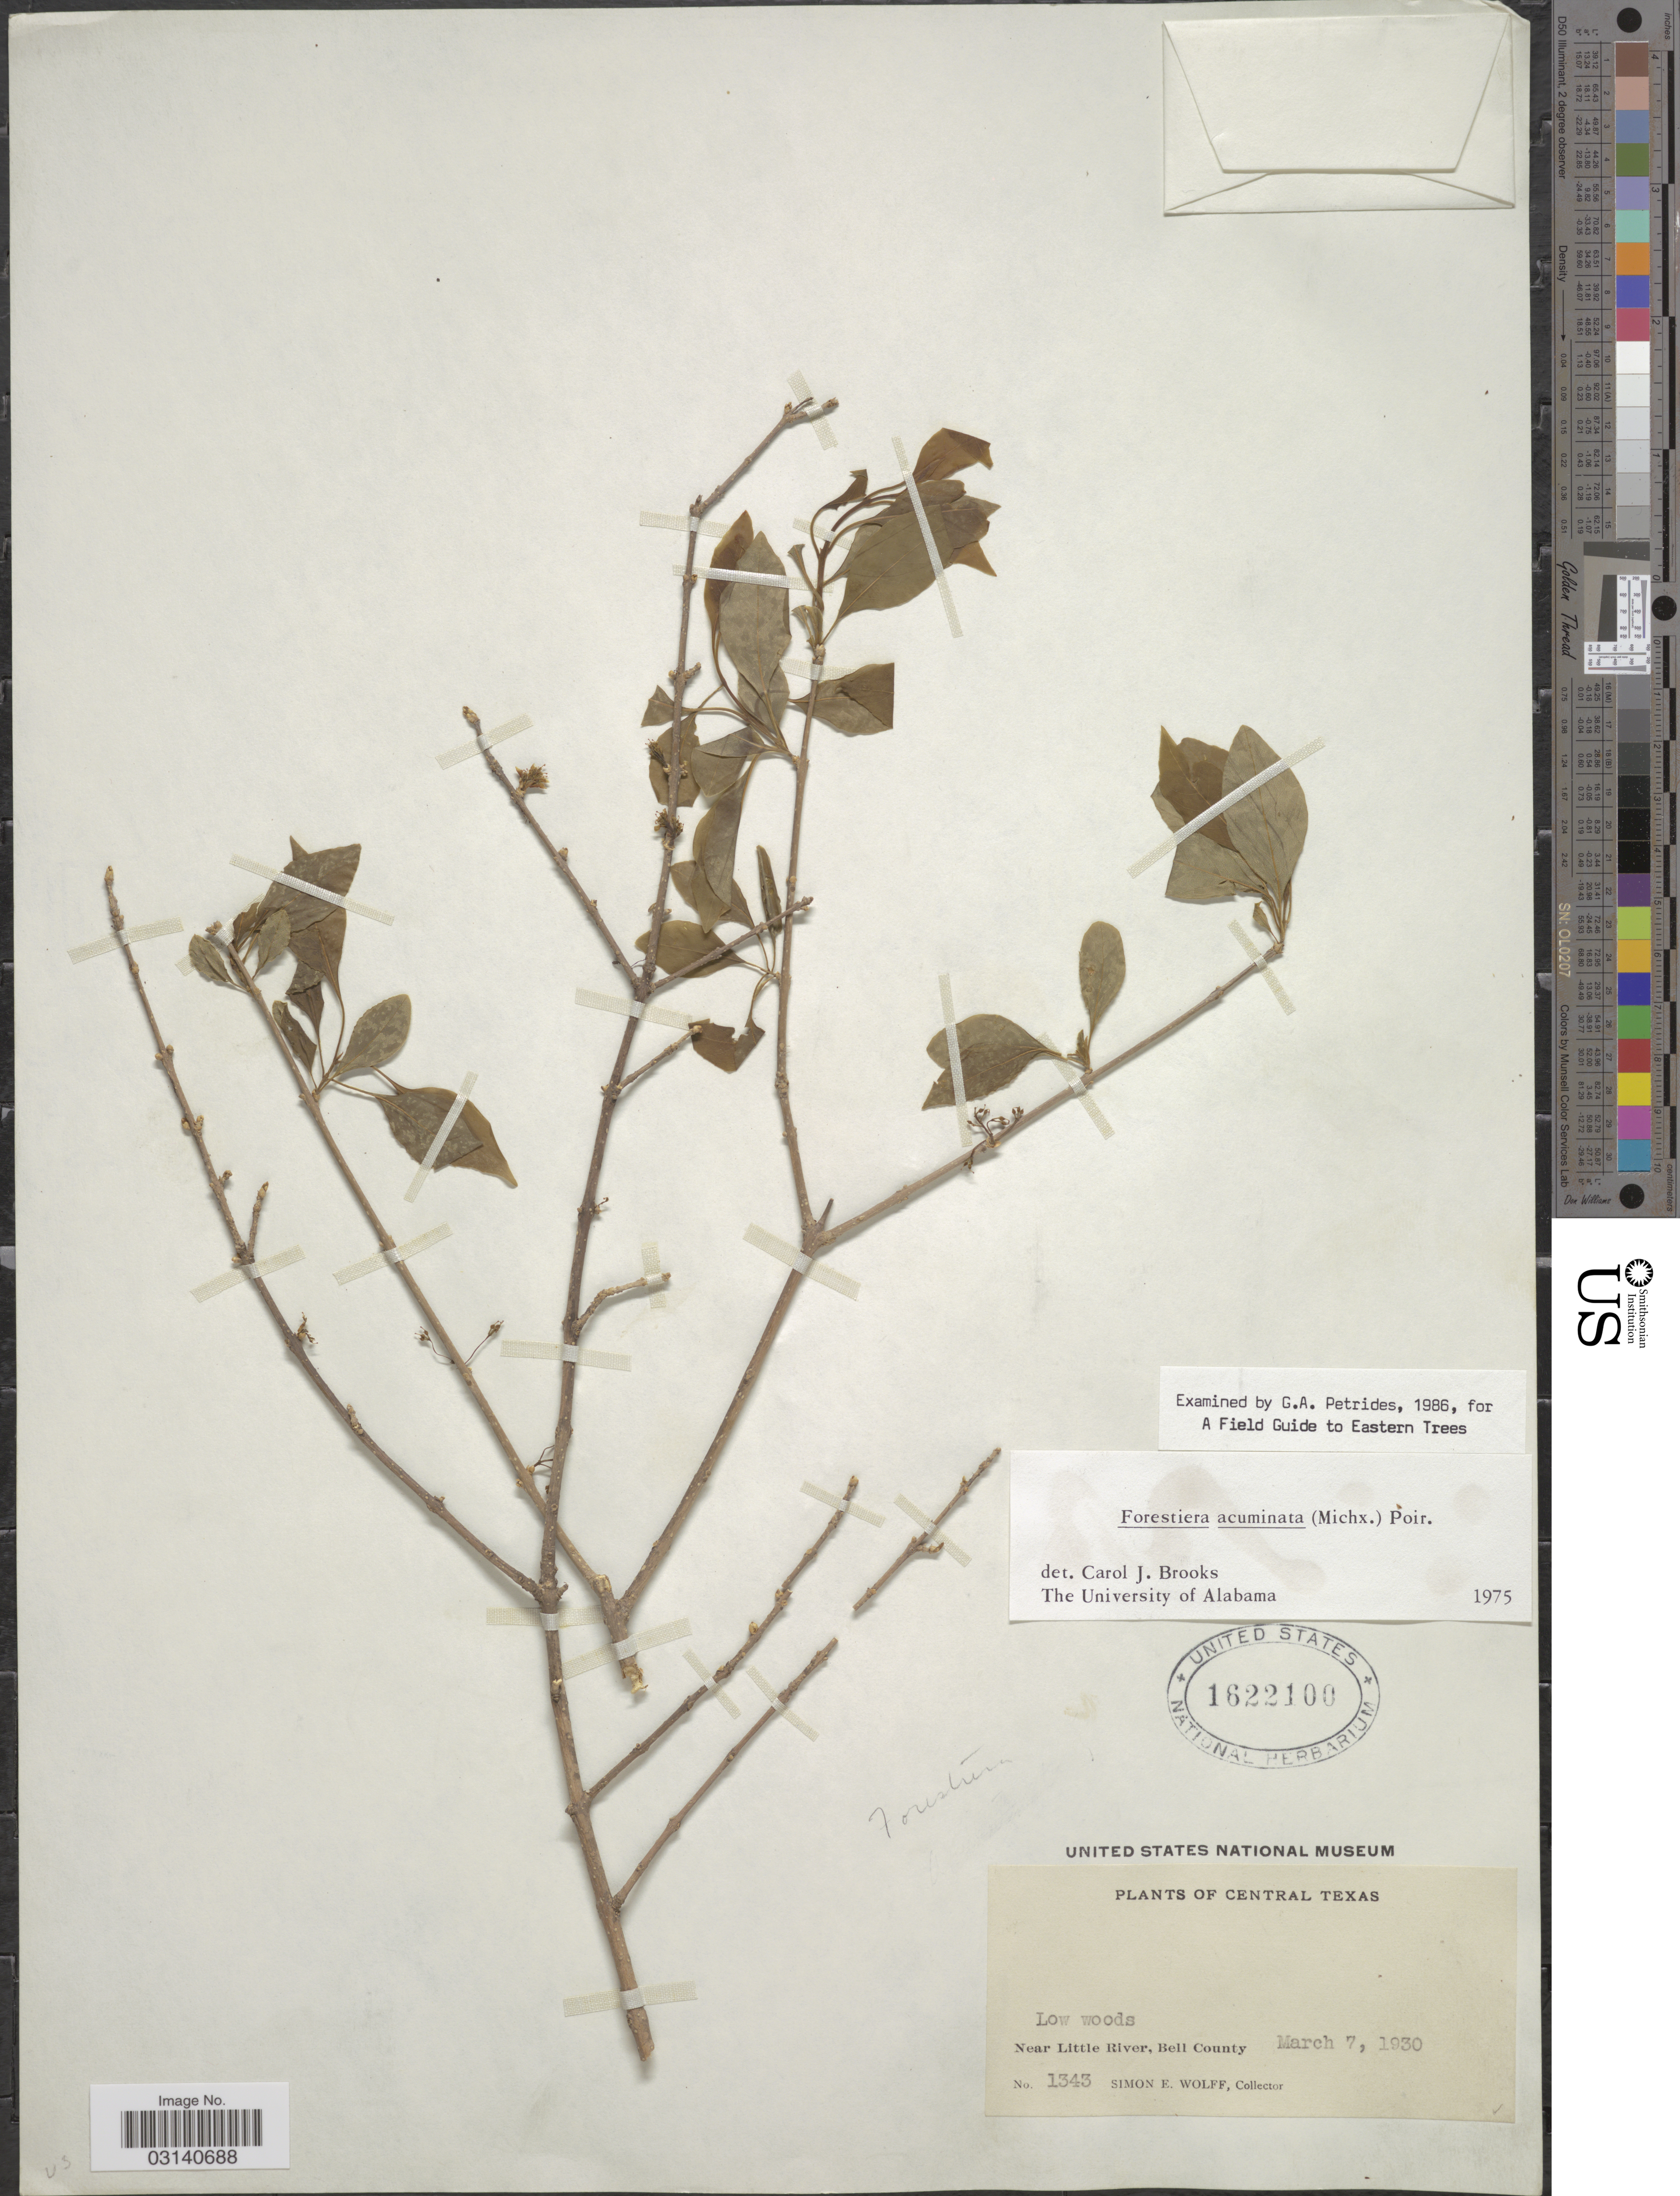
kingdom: Plantae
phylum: Tracheophyta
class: Magnoliopsida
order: Lamiales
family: Oleaceae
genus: Forestiera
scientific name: Forestiera acuminata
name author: (Michx.) Poir.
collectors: S. E. Wolff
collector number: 1343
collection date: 1930-03-07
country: United States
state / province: Texas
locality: Central Texas, Low woods, Near Little River, Bell County.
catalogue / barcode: US 1622100